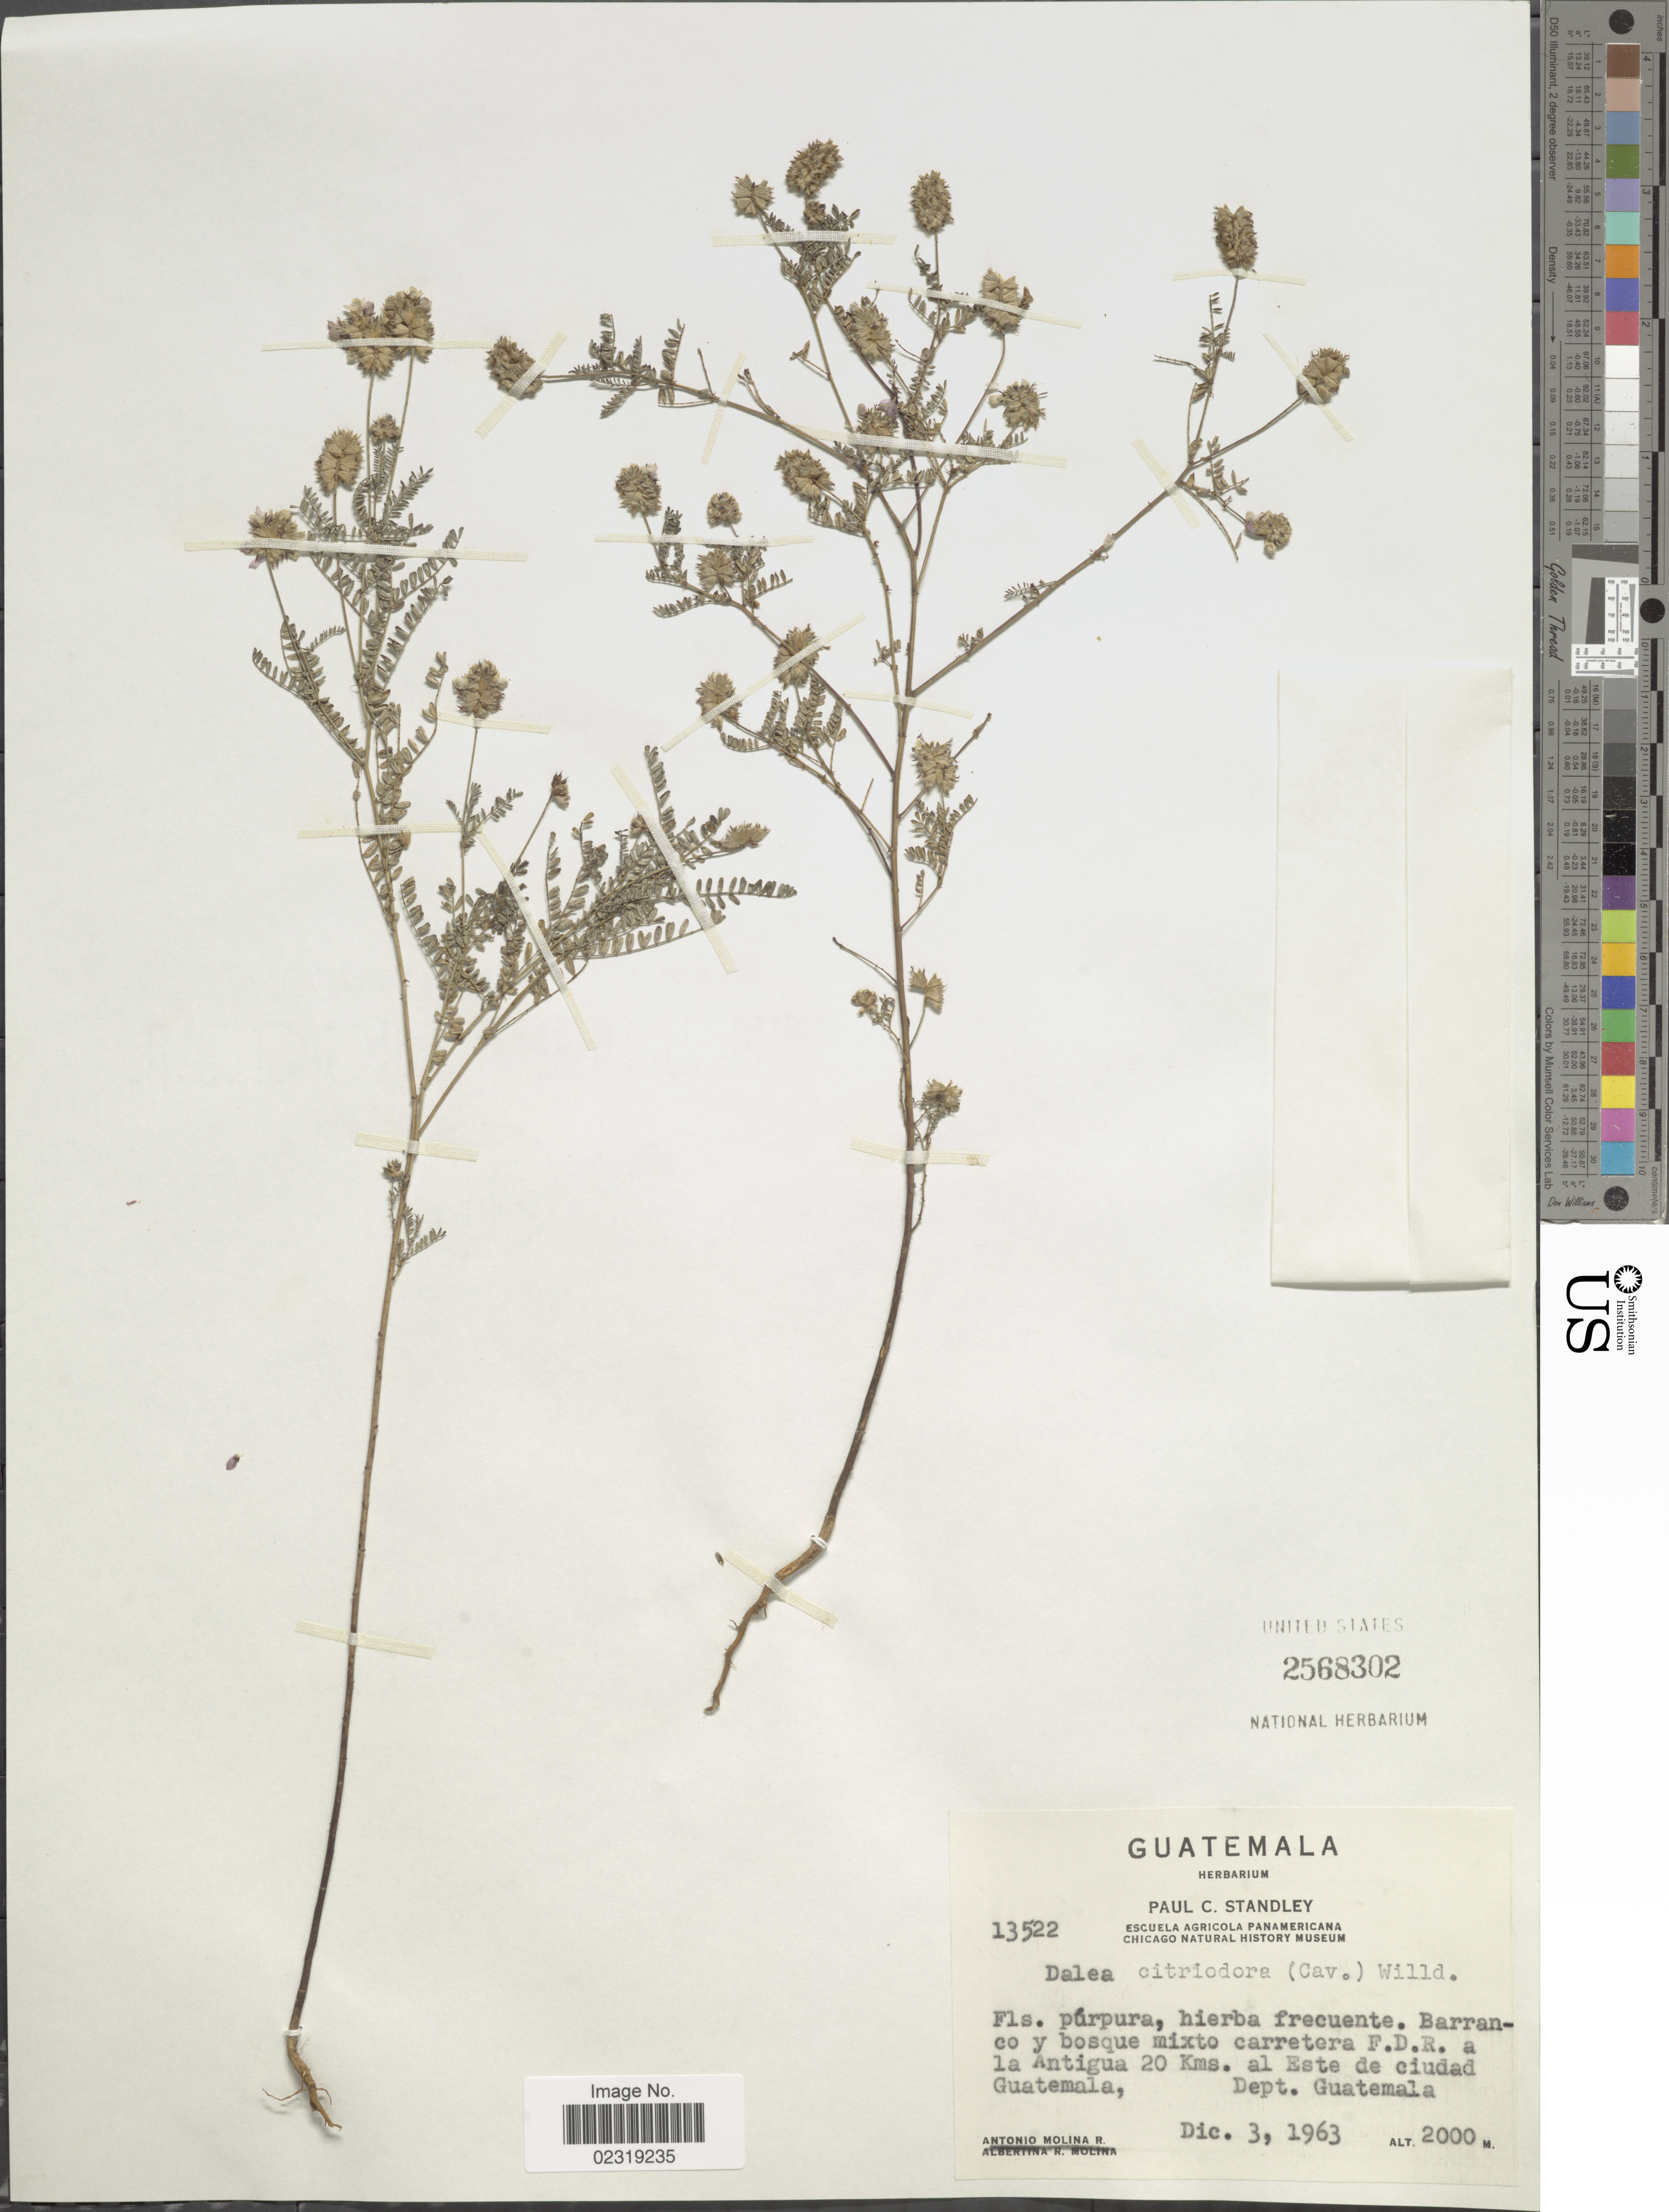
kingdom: Plantae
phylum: Tracheophyta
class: Magnoliopsida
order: Fabales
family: Fabaceae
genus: Dalea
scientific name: Dalea foliolosa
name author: (Aiton) Barneby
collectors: A. Molina R.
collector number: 13522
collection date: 1963-12-03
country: Guatemala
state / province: Guatemala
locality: Barranco y bosque mixto carretera F.D.R. a la Antigua 20 Kms. al Este de ciudad Guatemala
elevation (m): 2000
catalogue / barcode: US 2568302